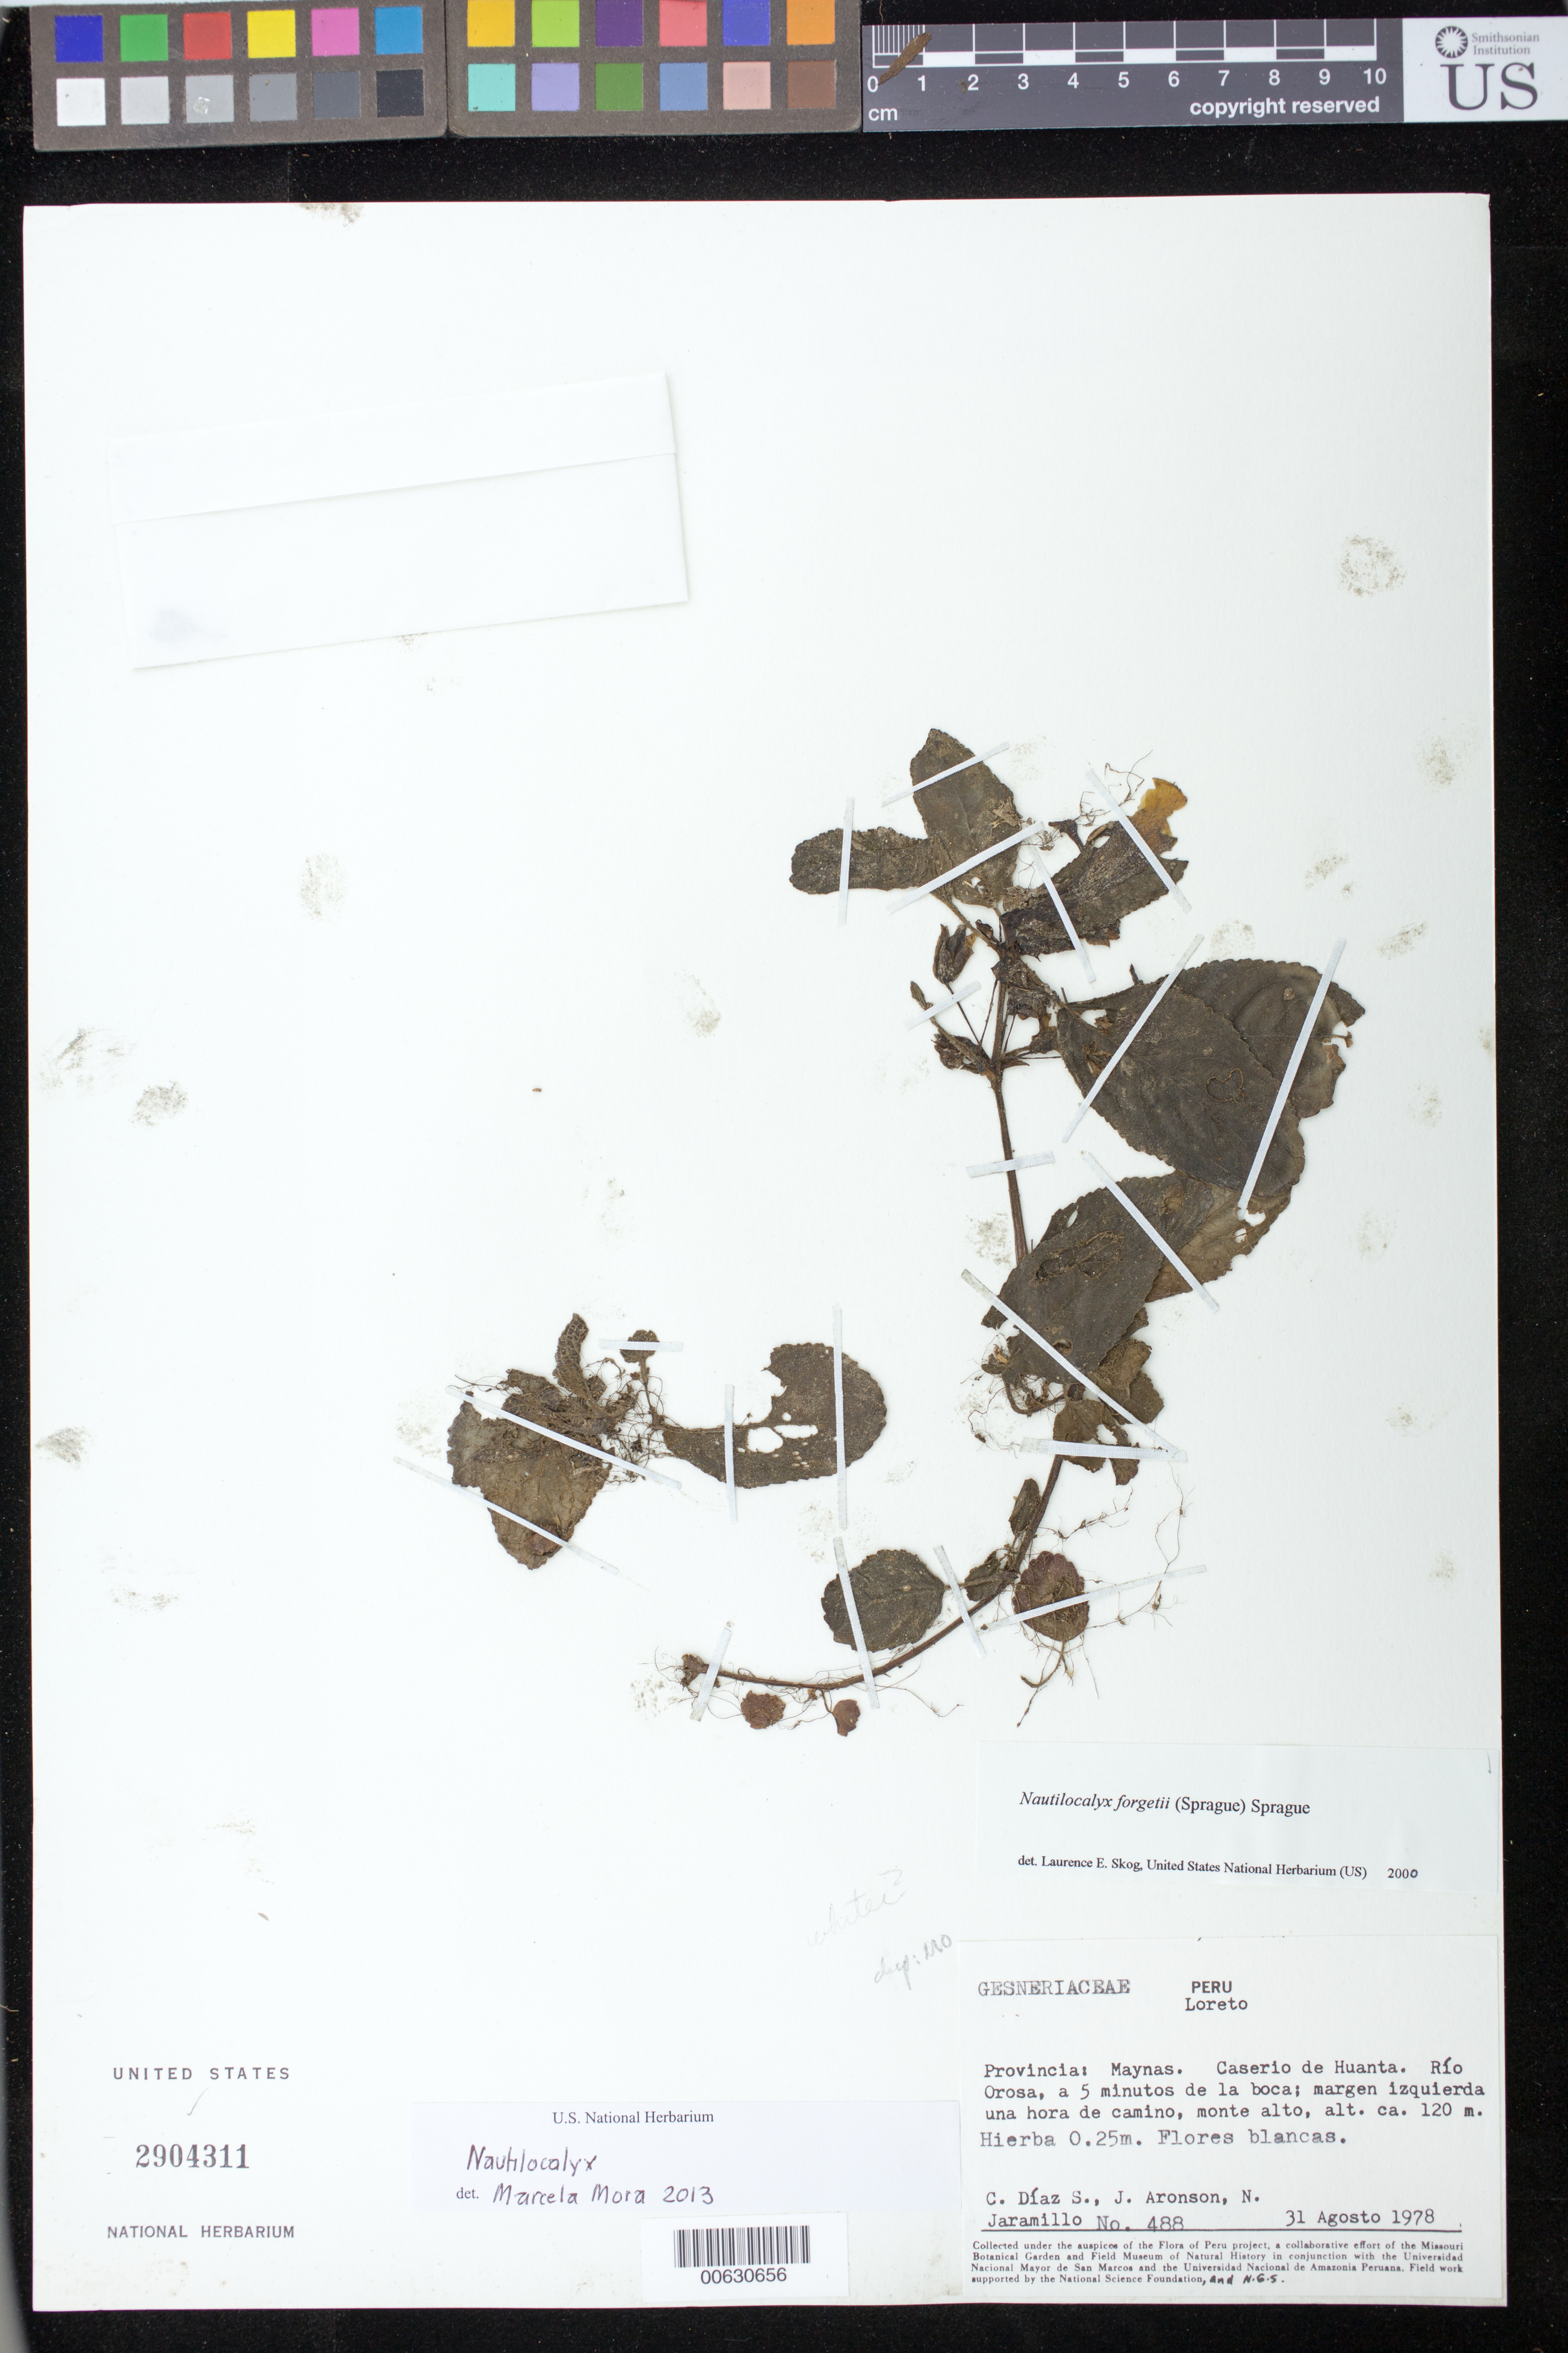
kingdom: Plantae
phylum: Tracheophyta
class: Magnoliopsida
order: Lamiales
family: Gesneriaceae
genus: Nautilocalyx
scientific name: Nautilocalyx sp.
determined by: Mora, M. Marcela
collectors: C. Díaz S., J. Aronson & N. Jaramillo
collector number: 488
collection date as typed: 31 Aug 1978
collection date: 1978-08-31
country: Peru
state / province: Loreto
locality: Prov. Maynas, Caserio de Huanta, Río Orosa, a 5 minutos de la boca, margen izquierda una hora de camino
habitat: Monte alto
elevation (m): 120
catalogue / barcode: US 2904311